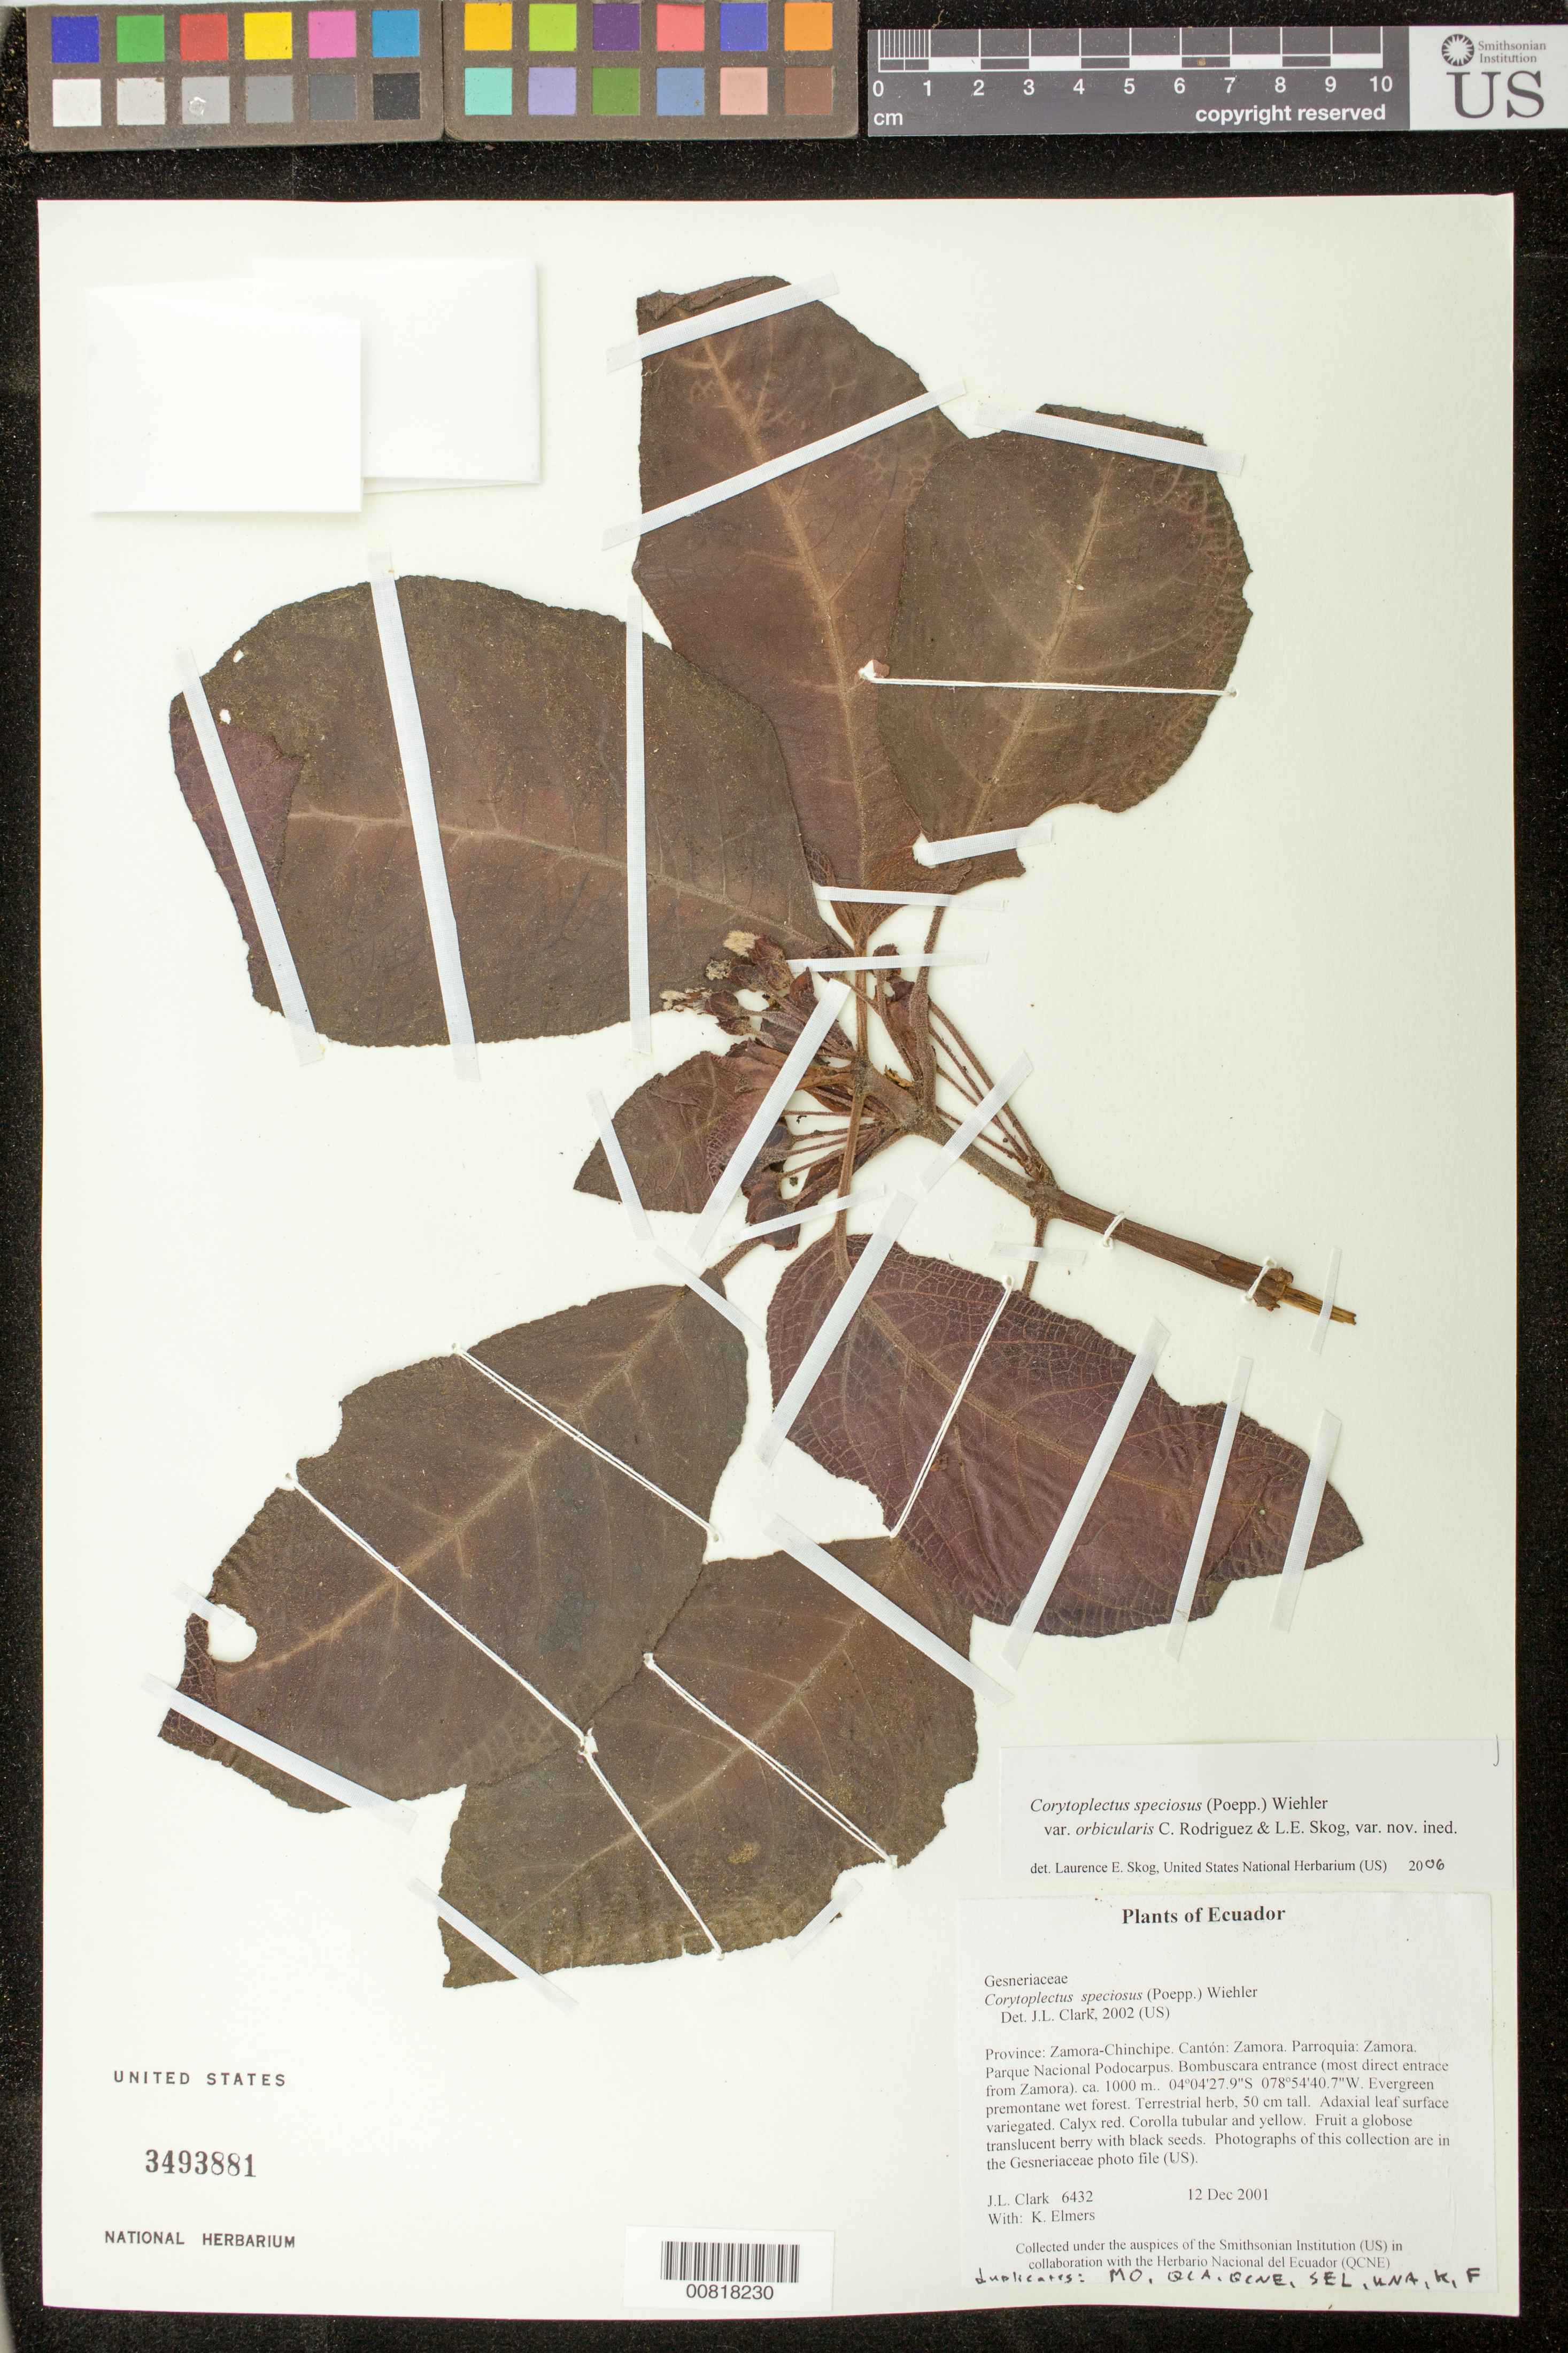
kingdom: Plantae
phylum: Tracheophyta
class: Magnoliopsida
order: Lamiales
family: Gesneriaceae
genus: Corytoplectus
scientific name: Corytoplectus speciosus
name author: (Poepp.) Wiehler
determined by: Clark, J. L., (SEL), The Marie Selby Botanical Garden (UNITED STATES)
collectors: J. L. Clark & K. Elmers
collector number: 6432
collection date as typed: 12 Dec 2001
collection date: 2001-12-12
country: Ecuador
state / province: Zamora-Chinchipe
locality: Zamora. Parroquia: Zamora. Parque Nacional Podocarpus. Bombuscara entrance (most direct entrace from Zamora).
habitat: Evergreen premontane wet forest.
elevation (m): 1000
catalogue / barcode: US 3493881